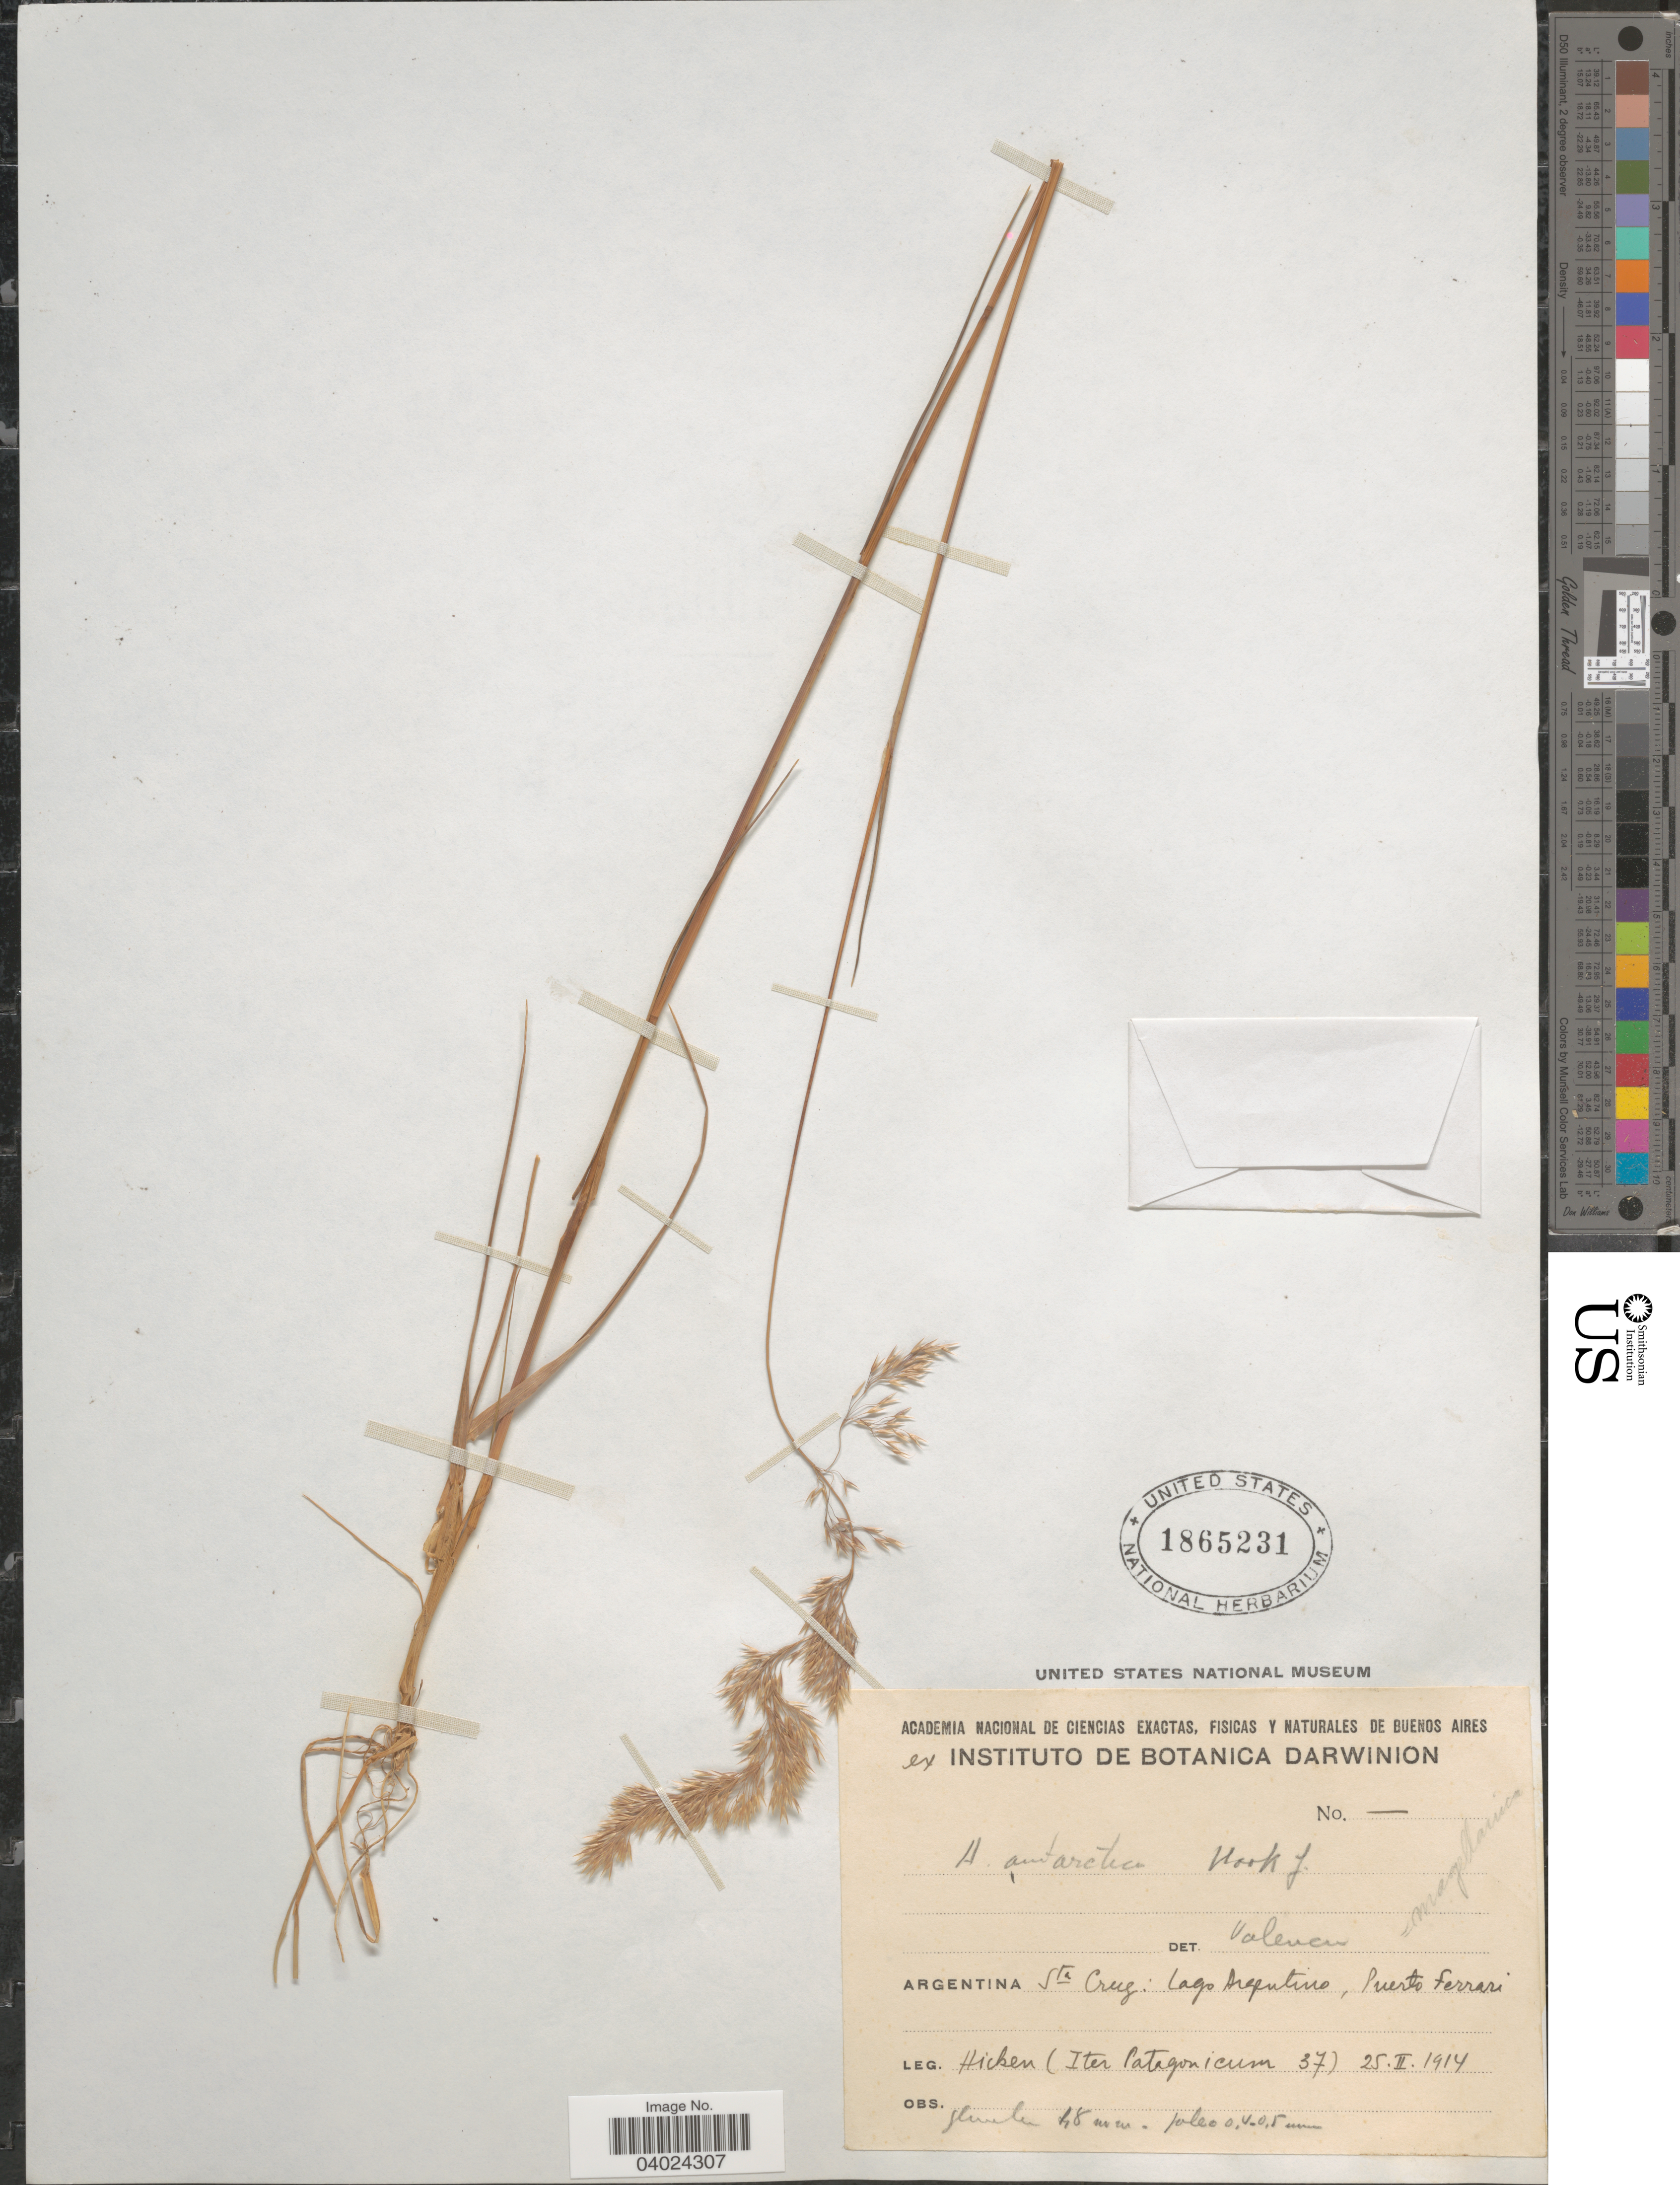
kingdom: Plantae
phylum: Tracheophyta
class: Liliopsida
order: Poales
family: Poaceae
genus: Agrostis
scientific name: Agrostis magellanica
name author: Lam.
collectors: Hicken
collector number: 37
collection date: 1914-02-25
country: Argentina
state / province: Santa Cruz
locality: Sta Cruz: Lago Argentino, Puerto Ferrari. (Iter Patagonicum).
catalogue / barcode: US 1865231